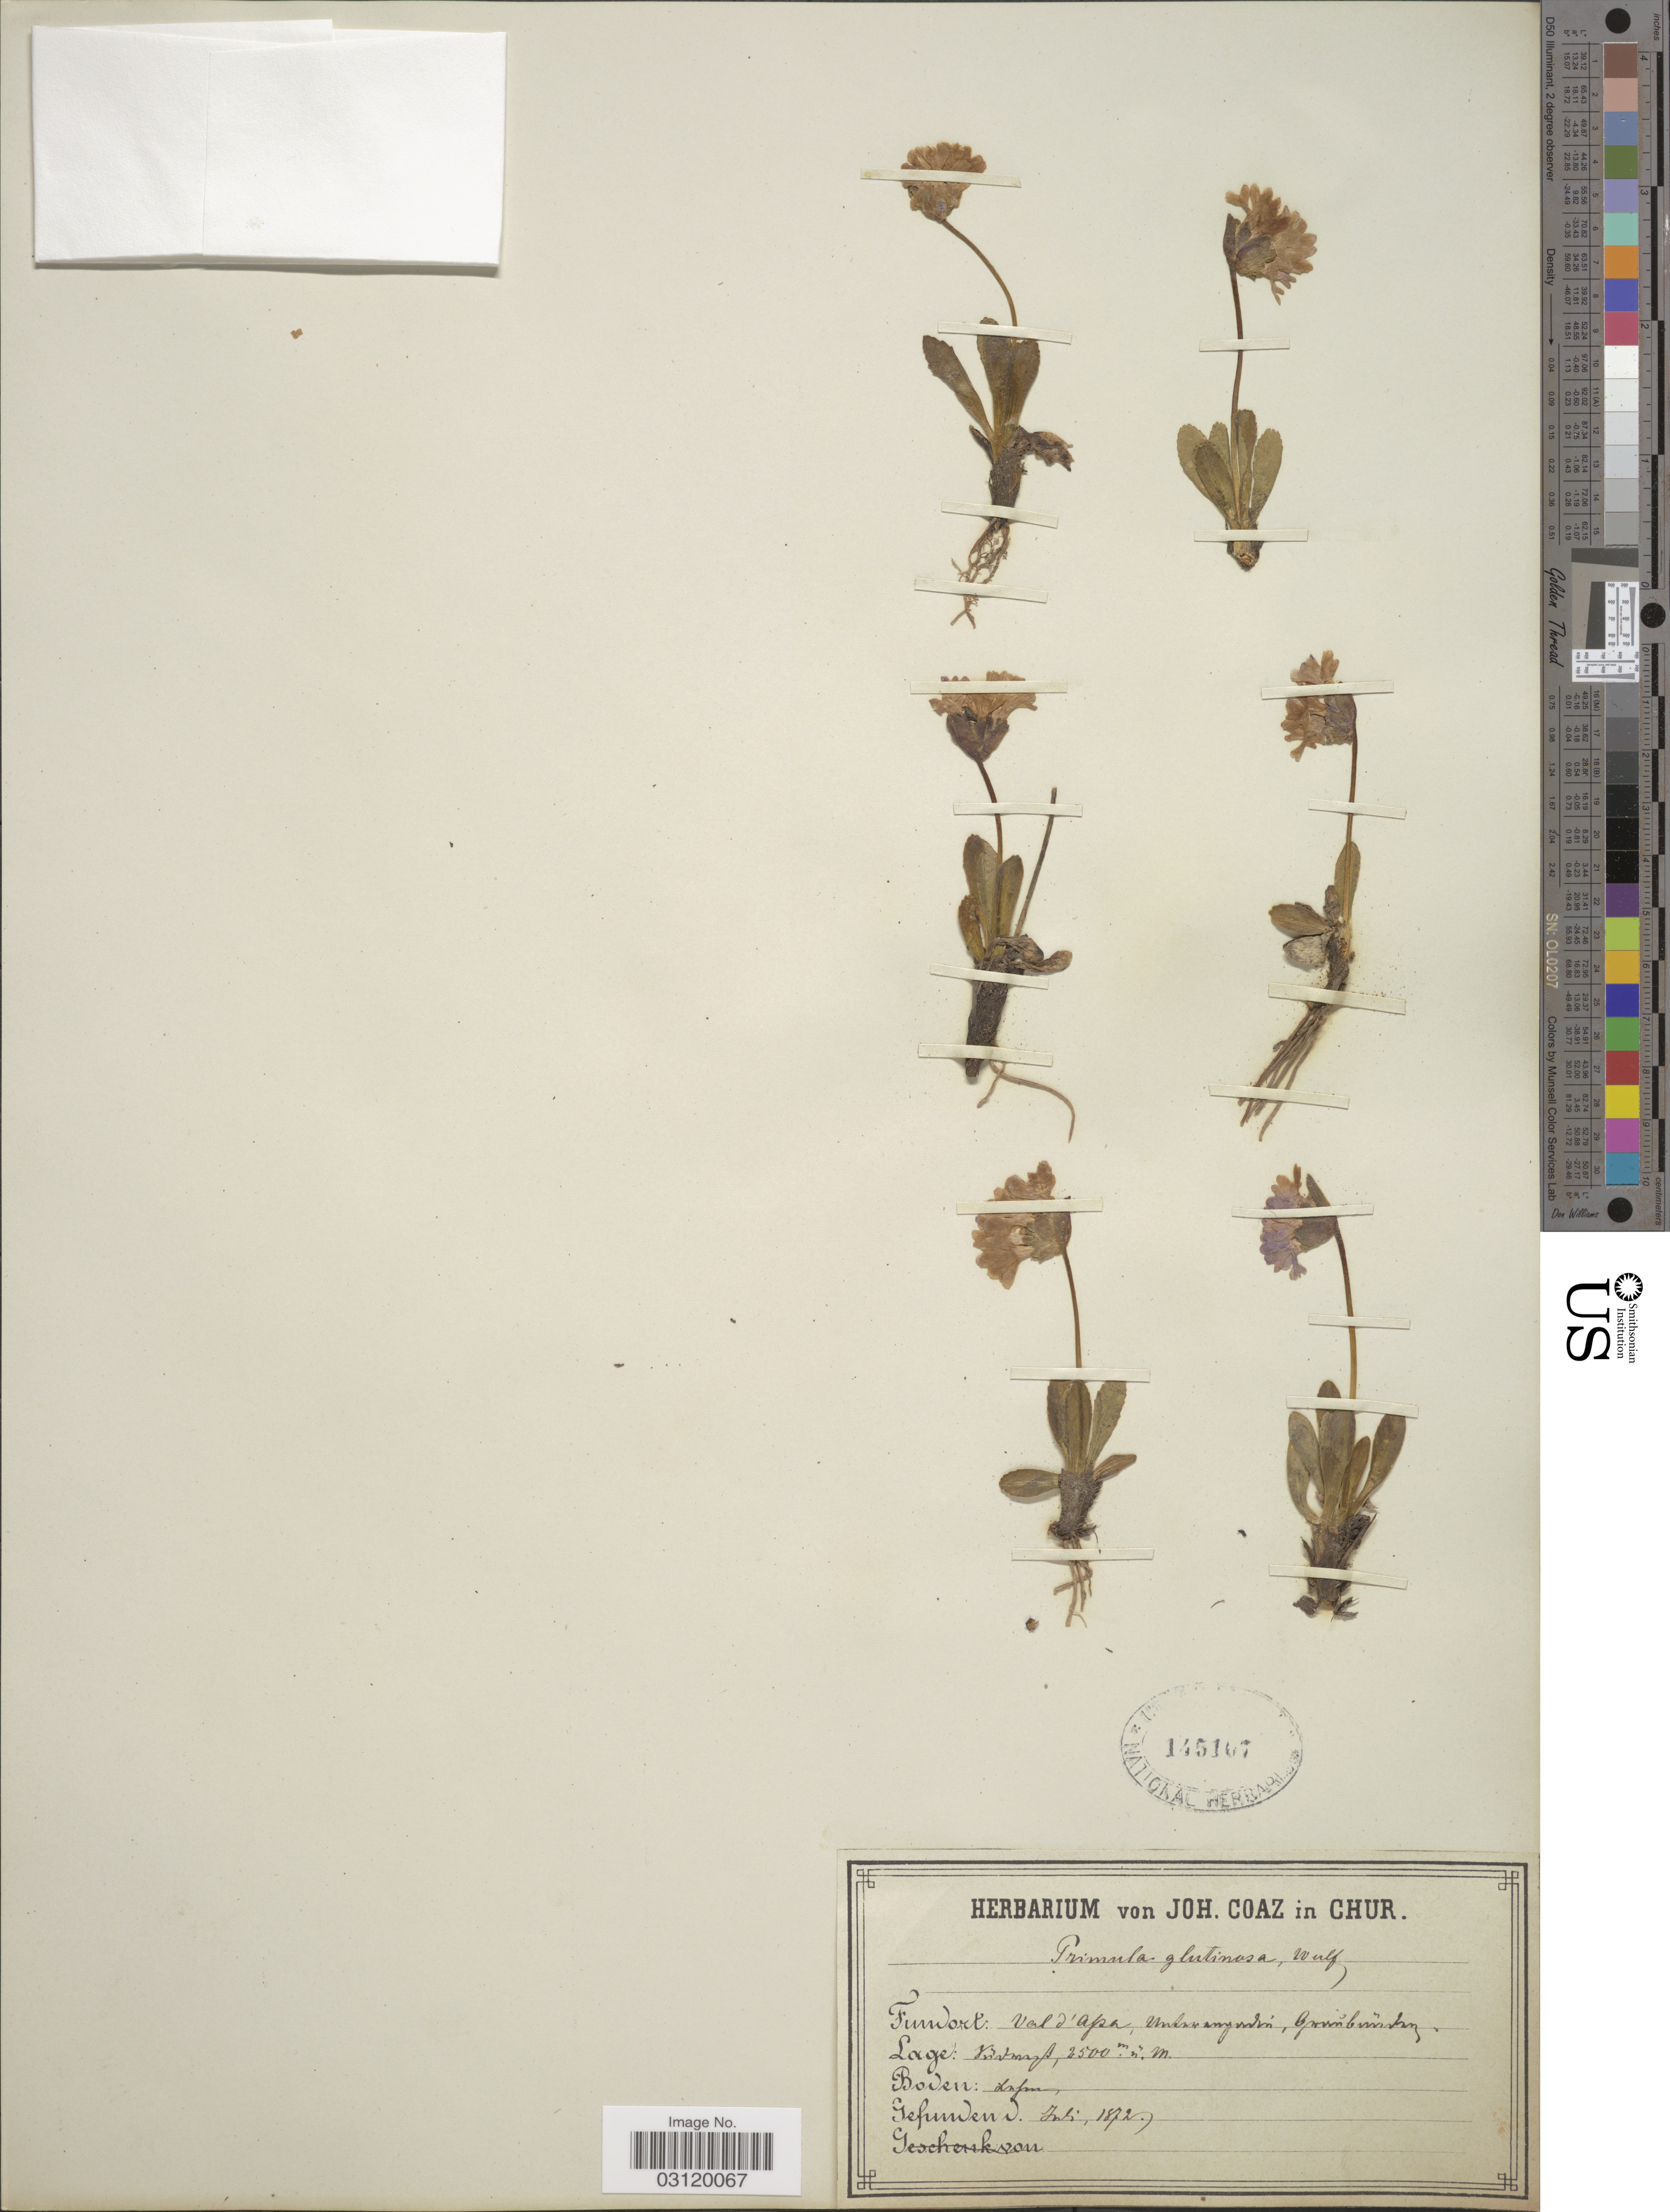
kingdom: Plantae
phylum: Tracheophyta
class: Magnoliopsida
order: Ericales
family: Primulaceae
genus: Primula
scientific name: Primula glutinosa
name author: Wulfen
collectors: ex herb. von Joh. Coaz in Chur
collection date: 1872-07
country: Italy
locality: Val d'Assa, Umburanyudin, Gwernbunden. [interpreted]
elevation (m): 2500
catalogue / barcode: US 145167